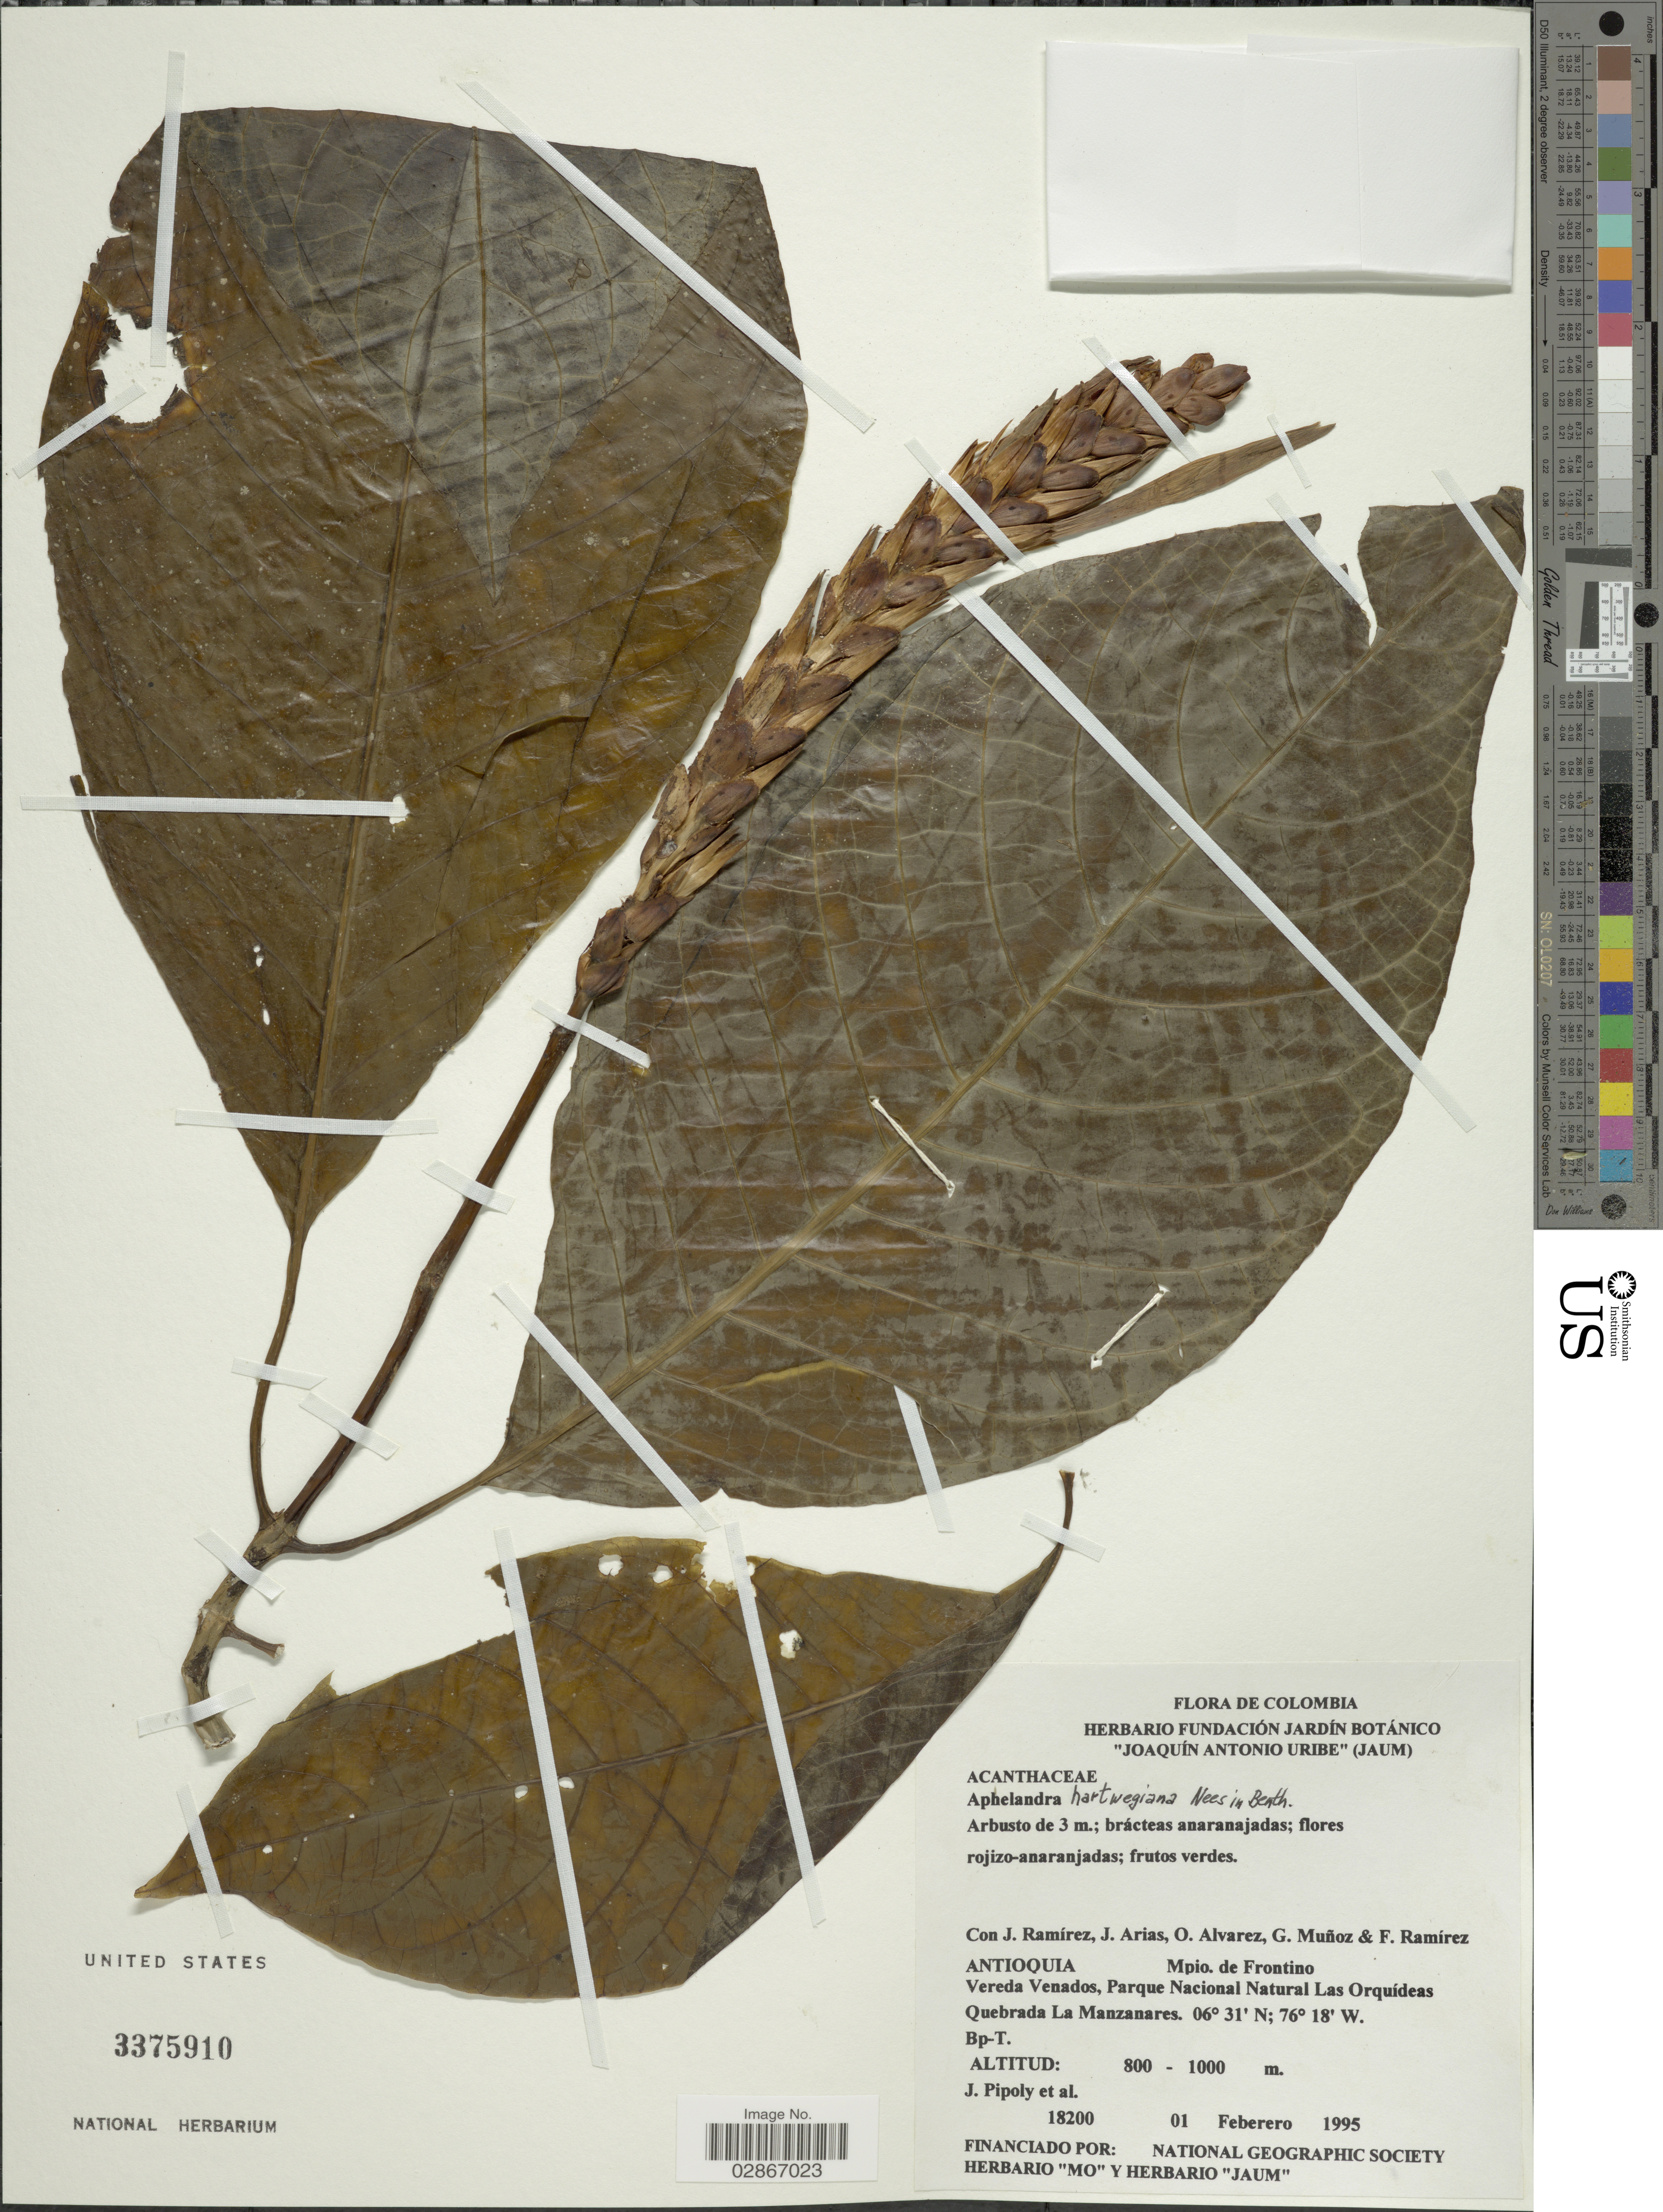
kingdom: Plantae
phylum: Tracheophyta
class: Magnoliopsida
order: Lamiales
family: Acanthaceae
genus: Aphelandra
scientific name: Aphelandra hartwegiana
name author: Nees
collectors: J. J. Pipoly & et al.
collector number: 18200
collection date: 1995-02-01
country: Colombia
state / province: Antioquia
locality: Mpio. de Frontino. Vereda Venados, Parque Nacional Natural Las Orquídeas Quebrada La Manzanares.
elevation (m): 800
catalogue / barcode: US 3375910